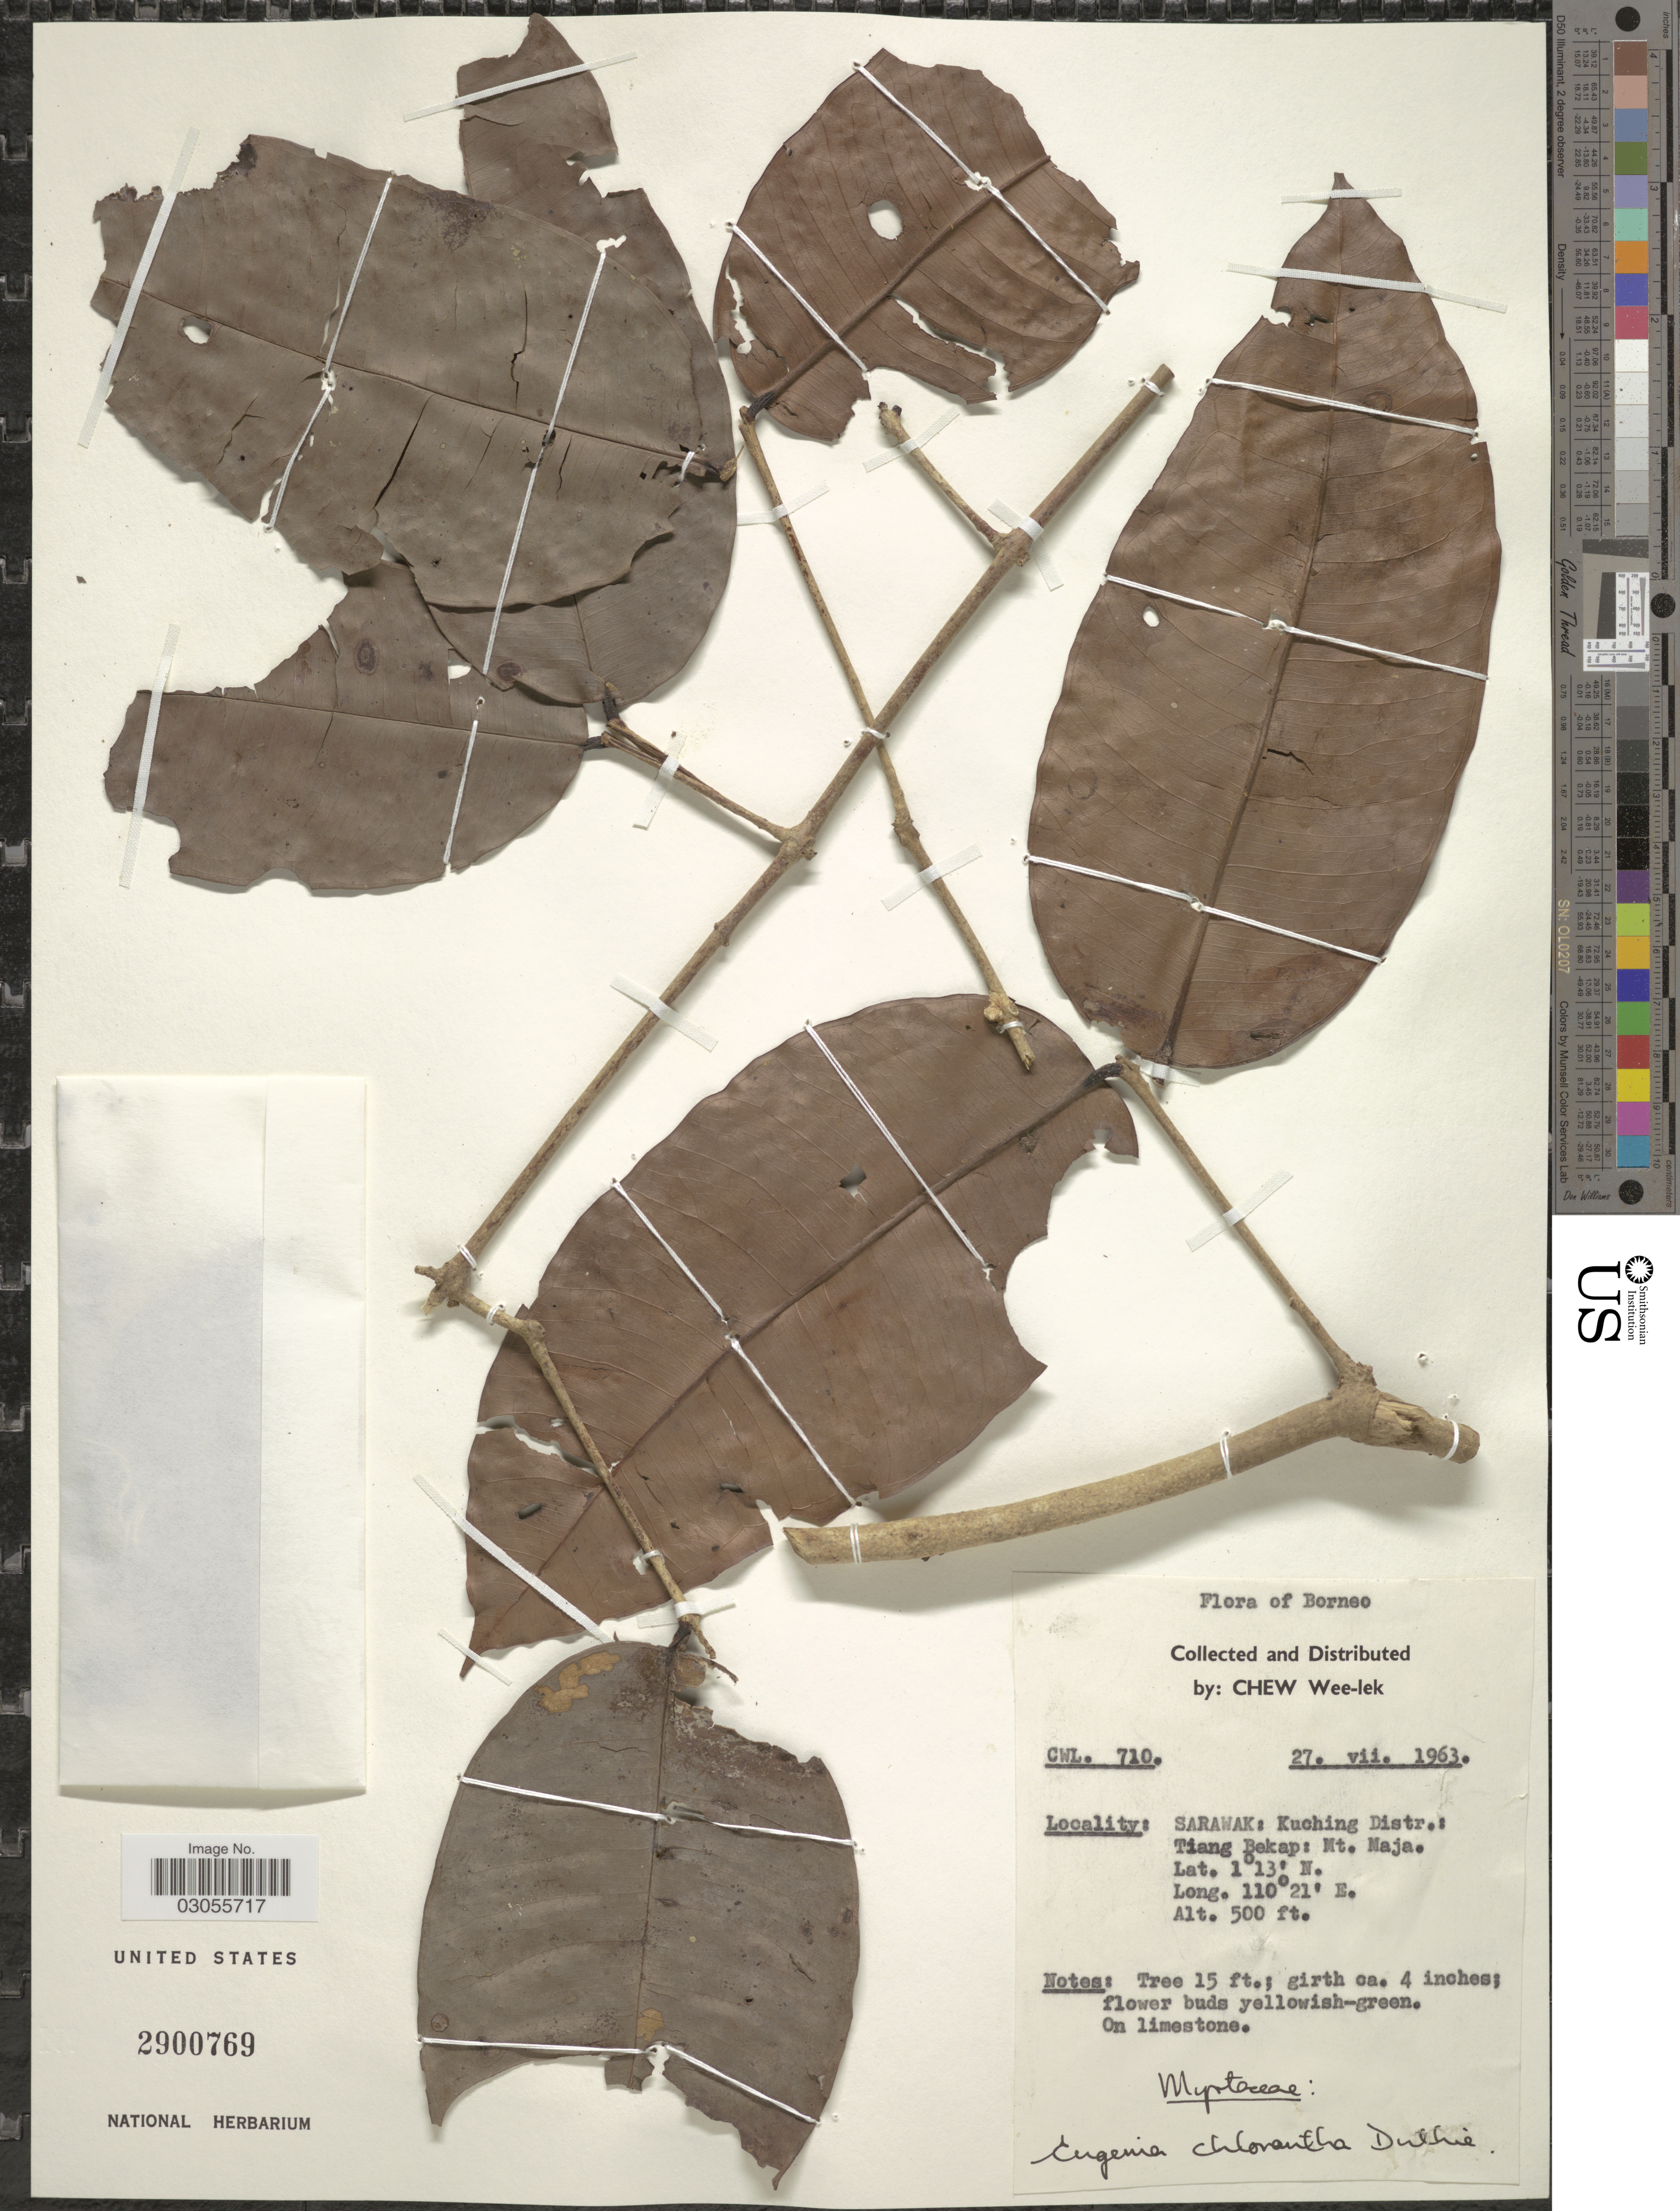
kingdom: Plantae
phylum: Tracheophyta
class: Magnoliopsida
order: Myrtales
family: Myrtaceae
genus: Syzygium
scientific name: Syzygium chloranthum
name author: (Duthie) Merr. & L.M. Perry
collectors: W. Chew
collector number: CWL. 710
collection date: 1963-07-27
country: Malaysia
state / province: Sarawak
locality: Borneo. Kuching Distr.: Tiang Bekap: Mt. Naja.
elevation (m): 152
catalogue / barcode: US 2900769